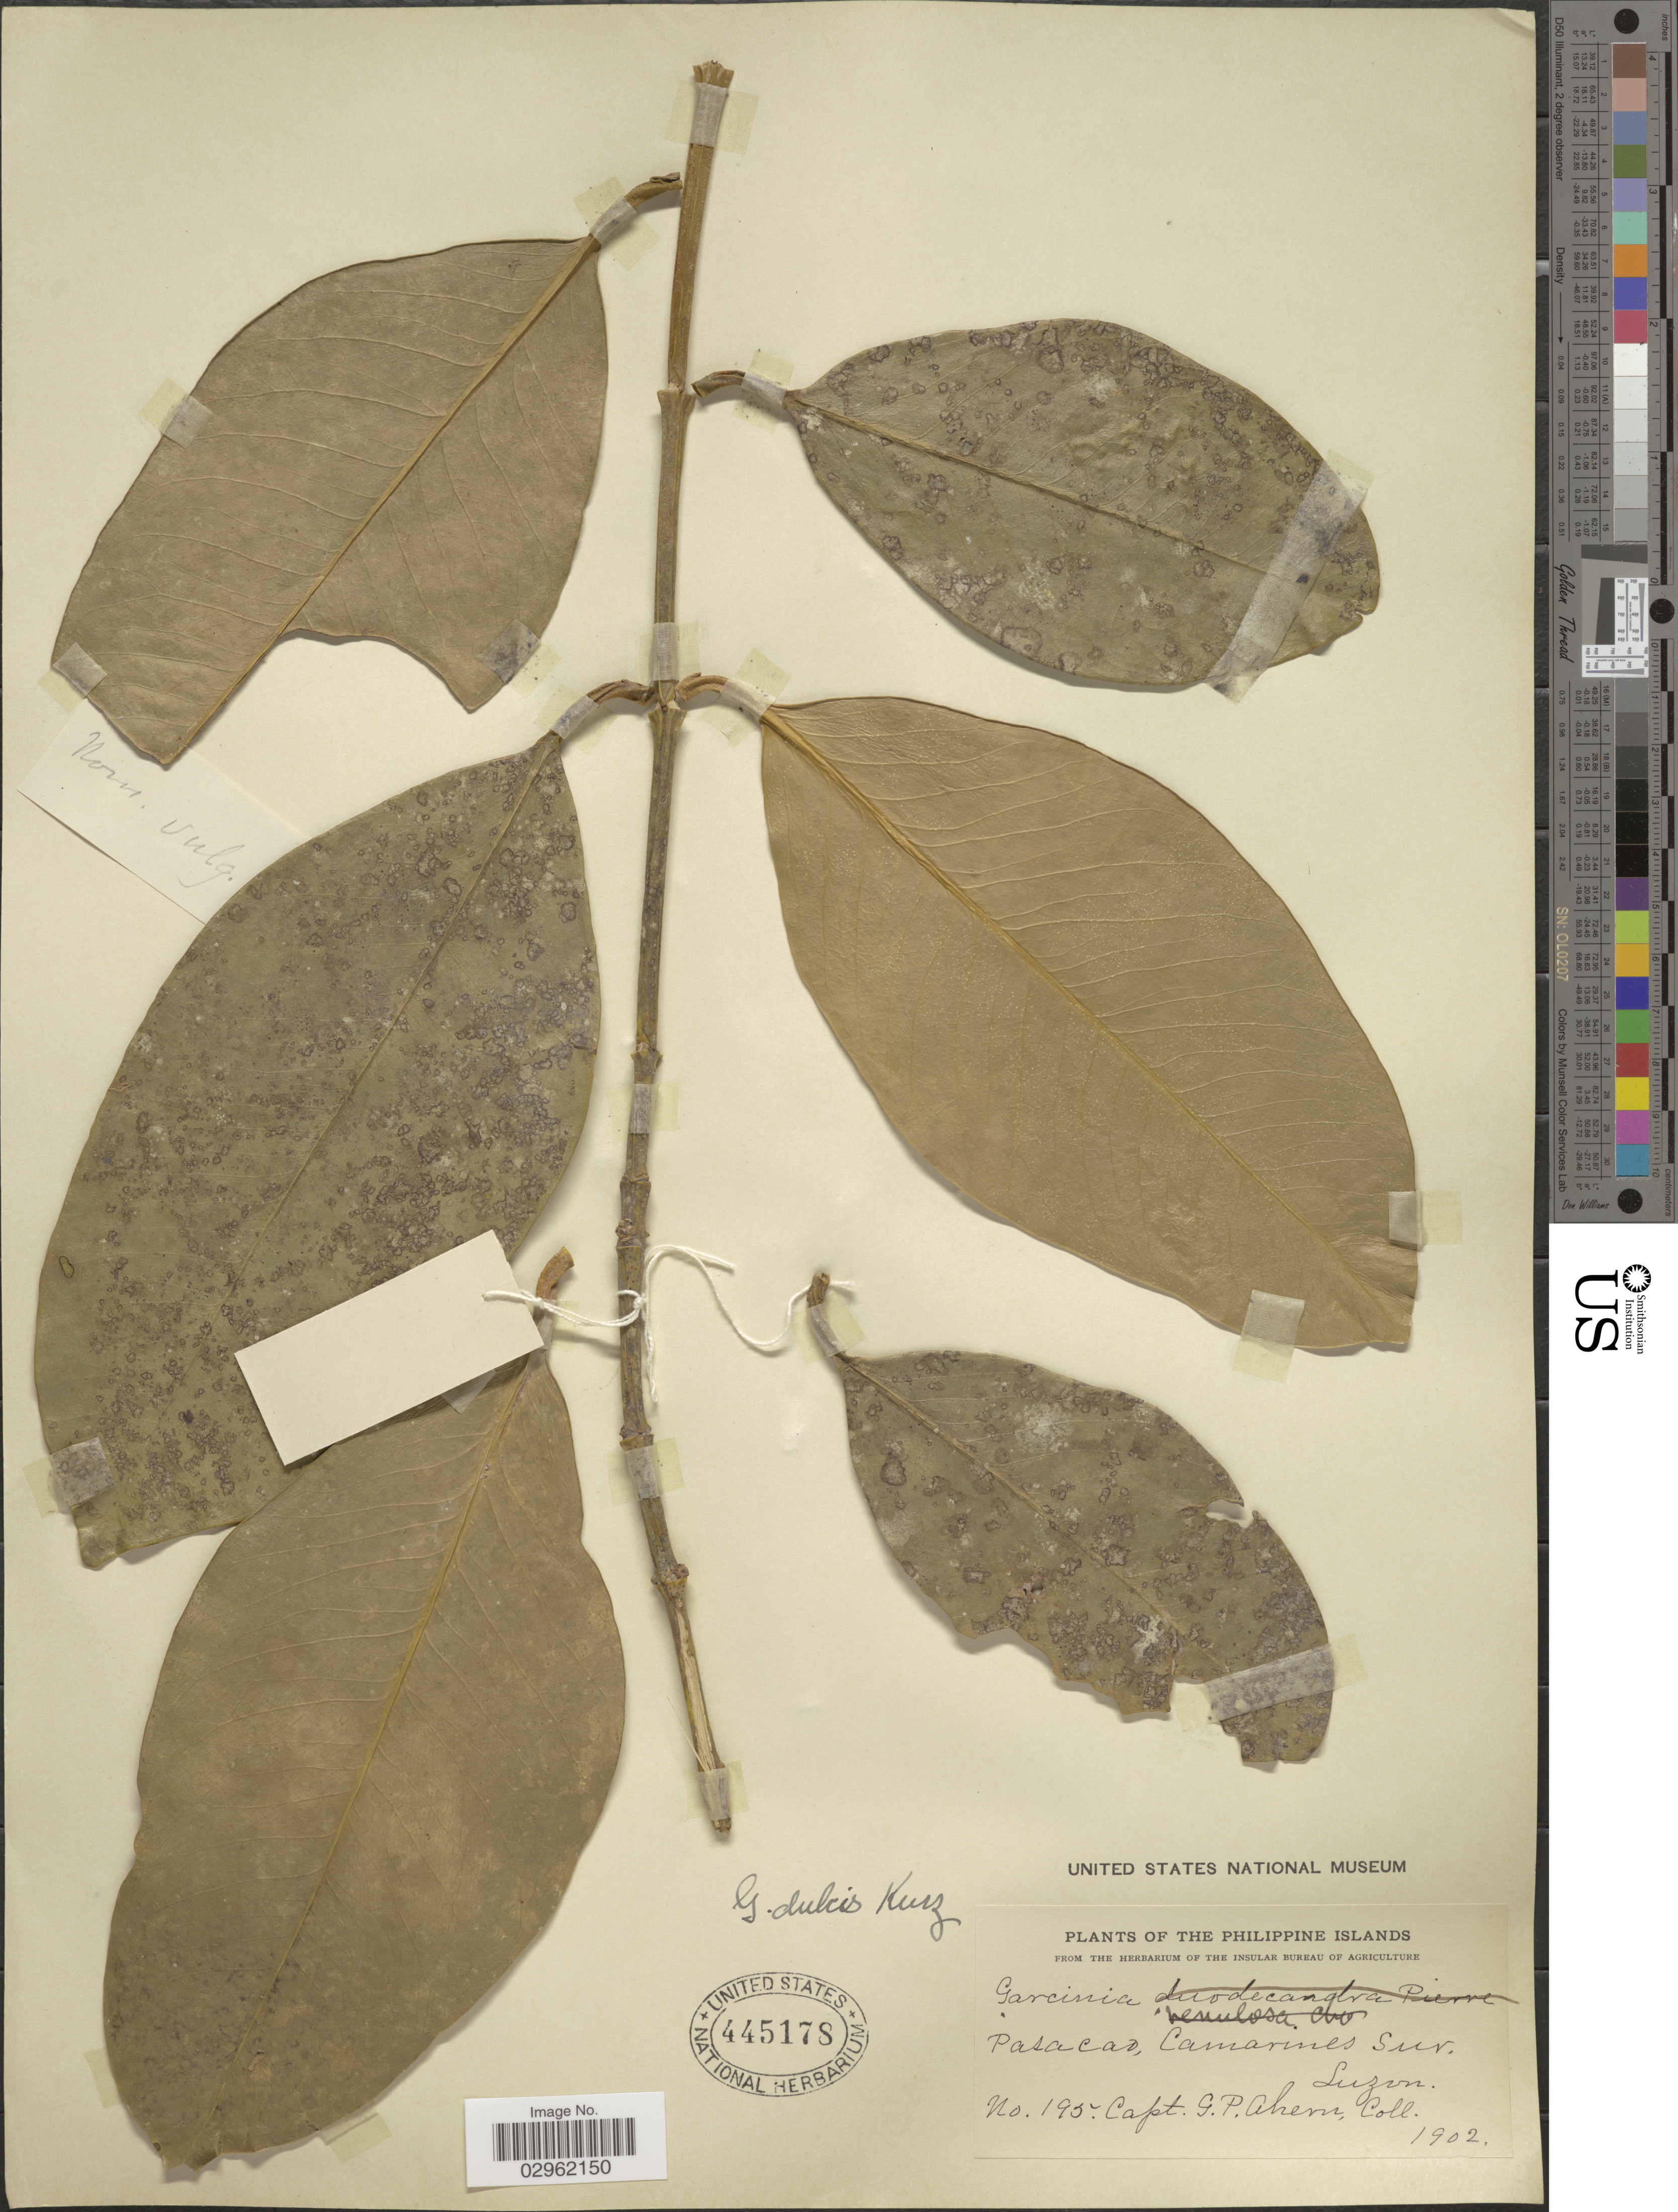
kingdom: Plantae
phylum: Tracheophyta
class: Magnoliopsida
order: Malpighiales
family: Clusiaceae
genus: Garcinia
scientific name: Garcinia dulcis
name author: (Roxb.) Kurz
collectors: G. Ahern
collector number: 195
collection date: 1902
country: Philippines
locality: Pasacao, Camarines Sur, Luzon.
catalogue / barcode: US 445178